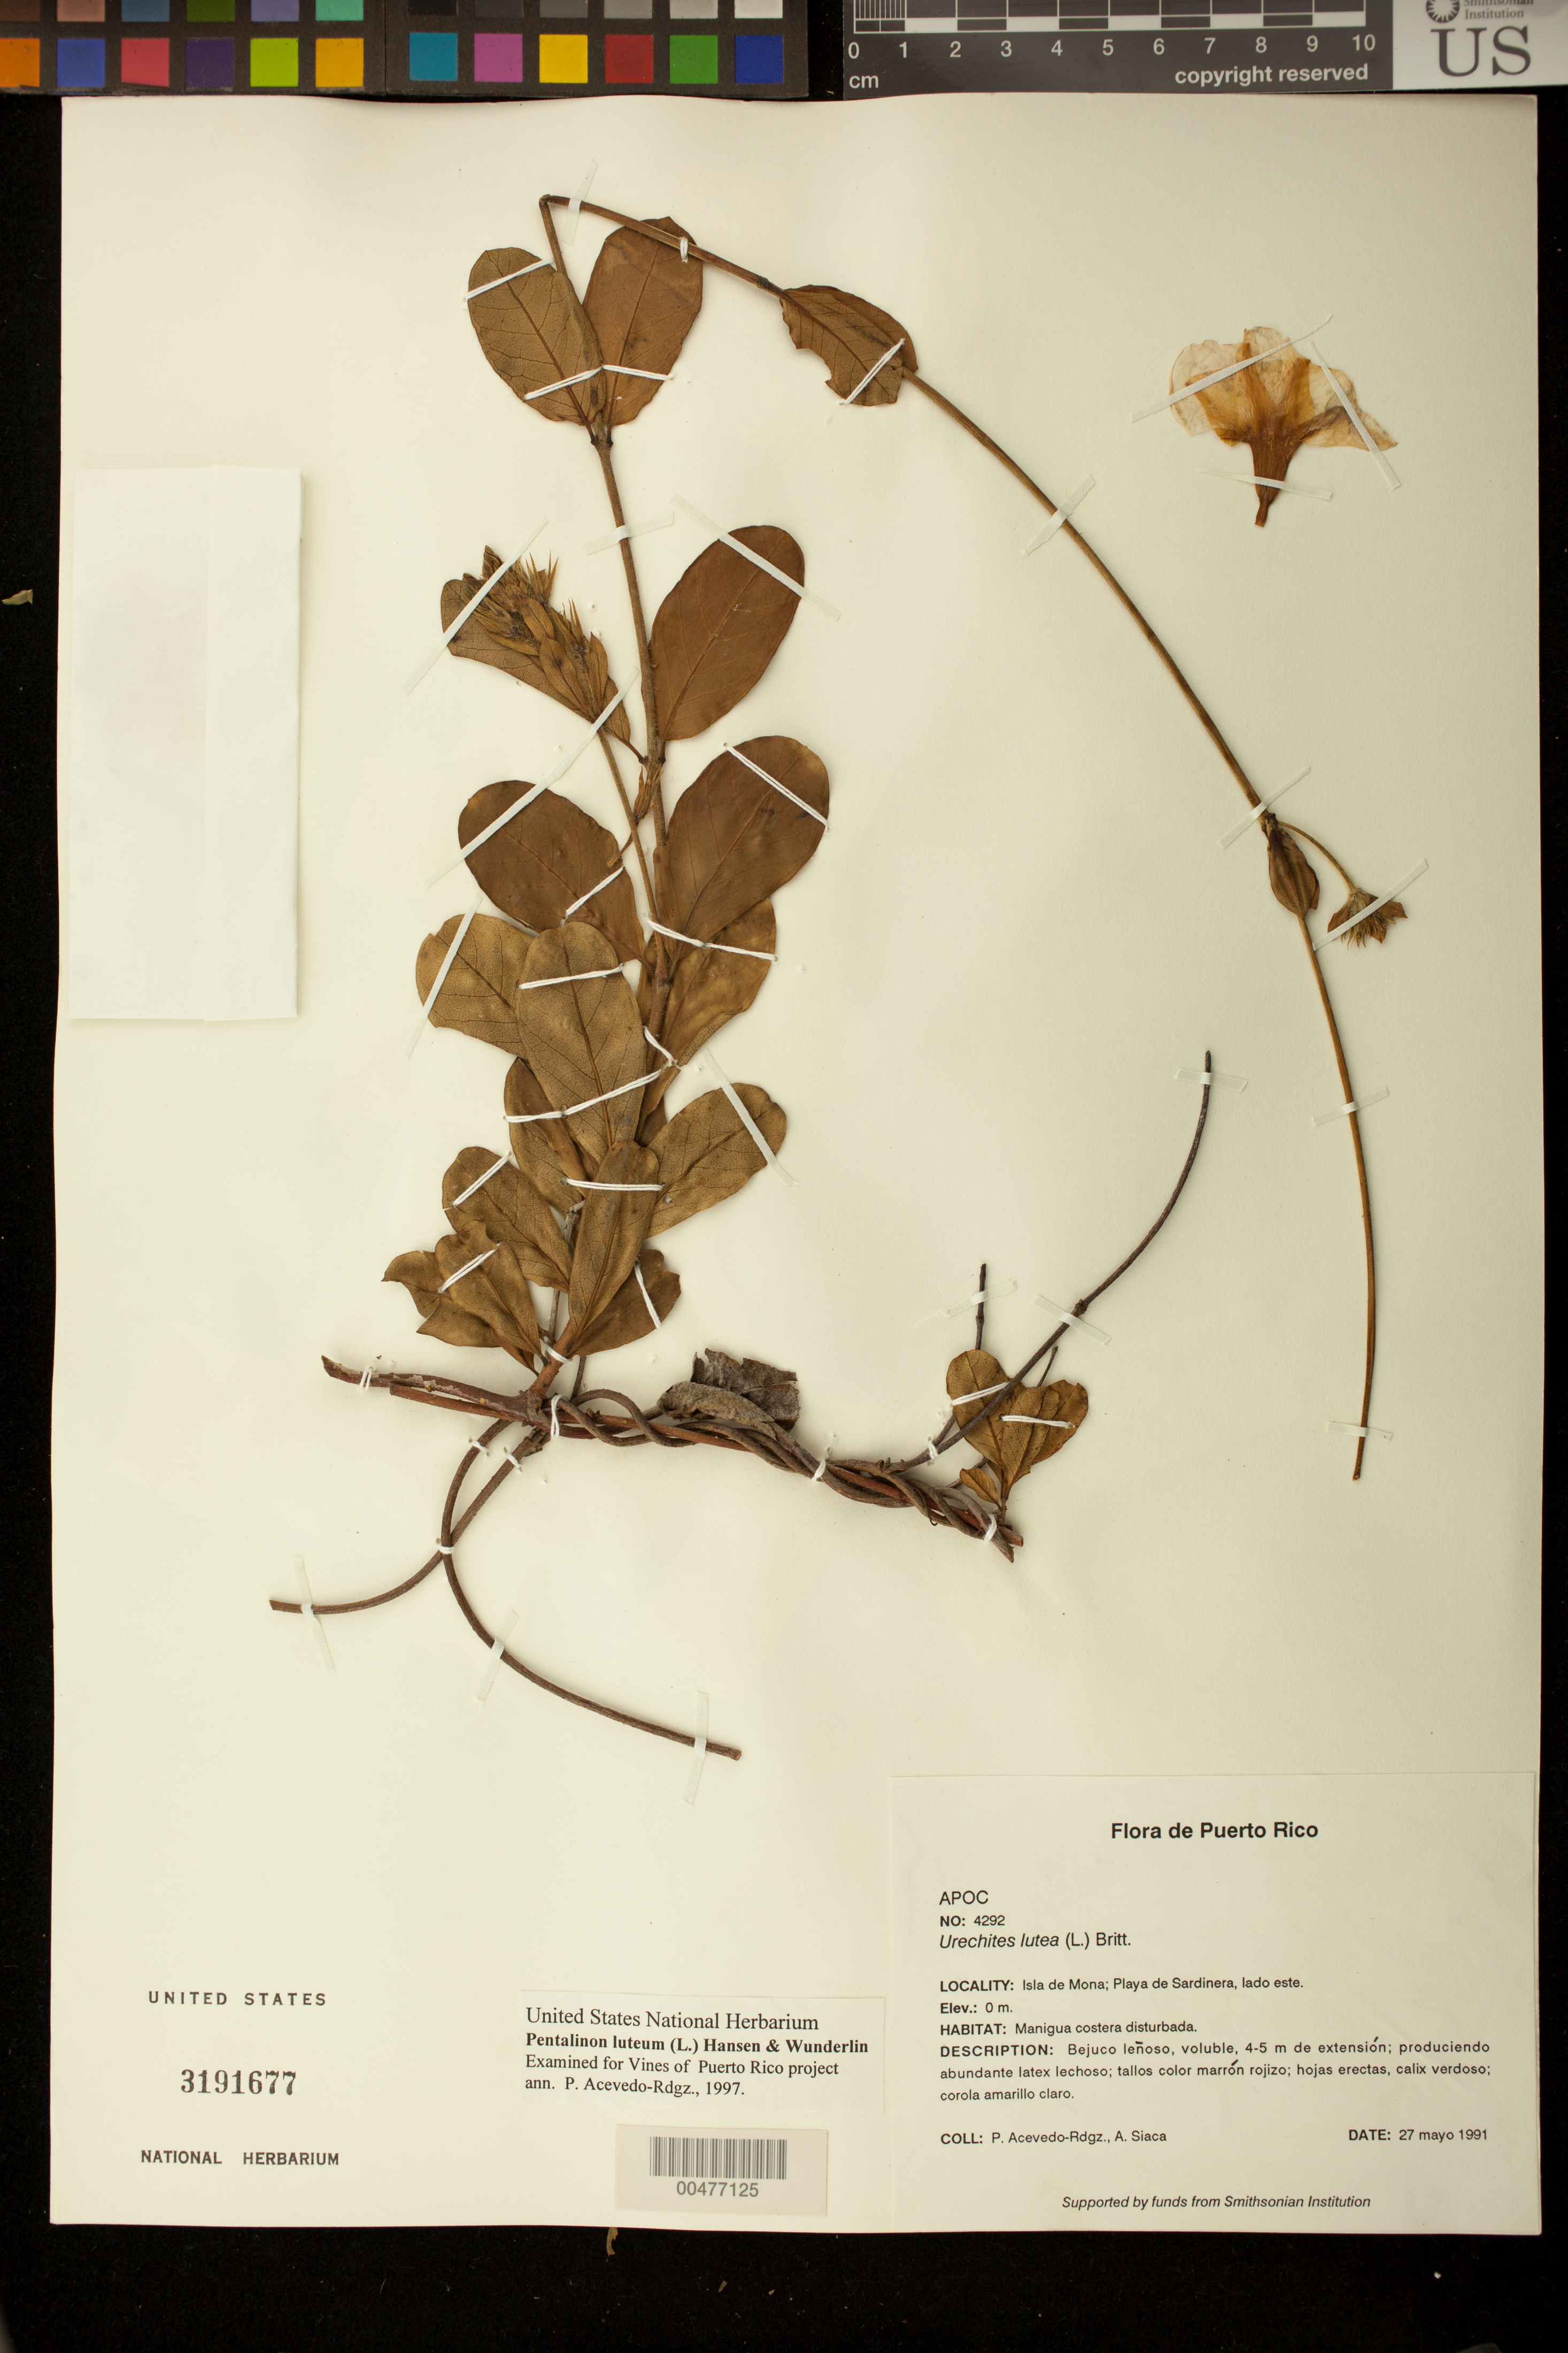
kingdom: Plantae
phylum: Tracheophyta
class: Magnoliopsida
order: Gentianales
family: Apocynaceae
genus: Urechites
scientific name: Urechites lutea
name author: (L.) Britton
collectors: P. Acevedo-Rodr. & A. Siaca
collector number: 4292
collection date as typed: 27 May 1991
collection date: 1991-05-27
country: Puerto Rico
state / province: Mayaguëz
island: Mona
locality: Mona Island: Playa de Sardinera. Manigua costera disturbada.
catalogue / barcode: US 3191677